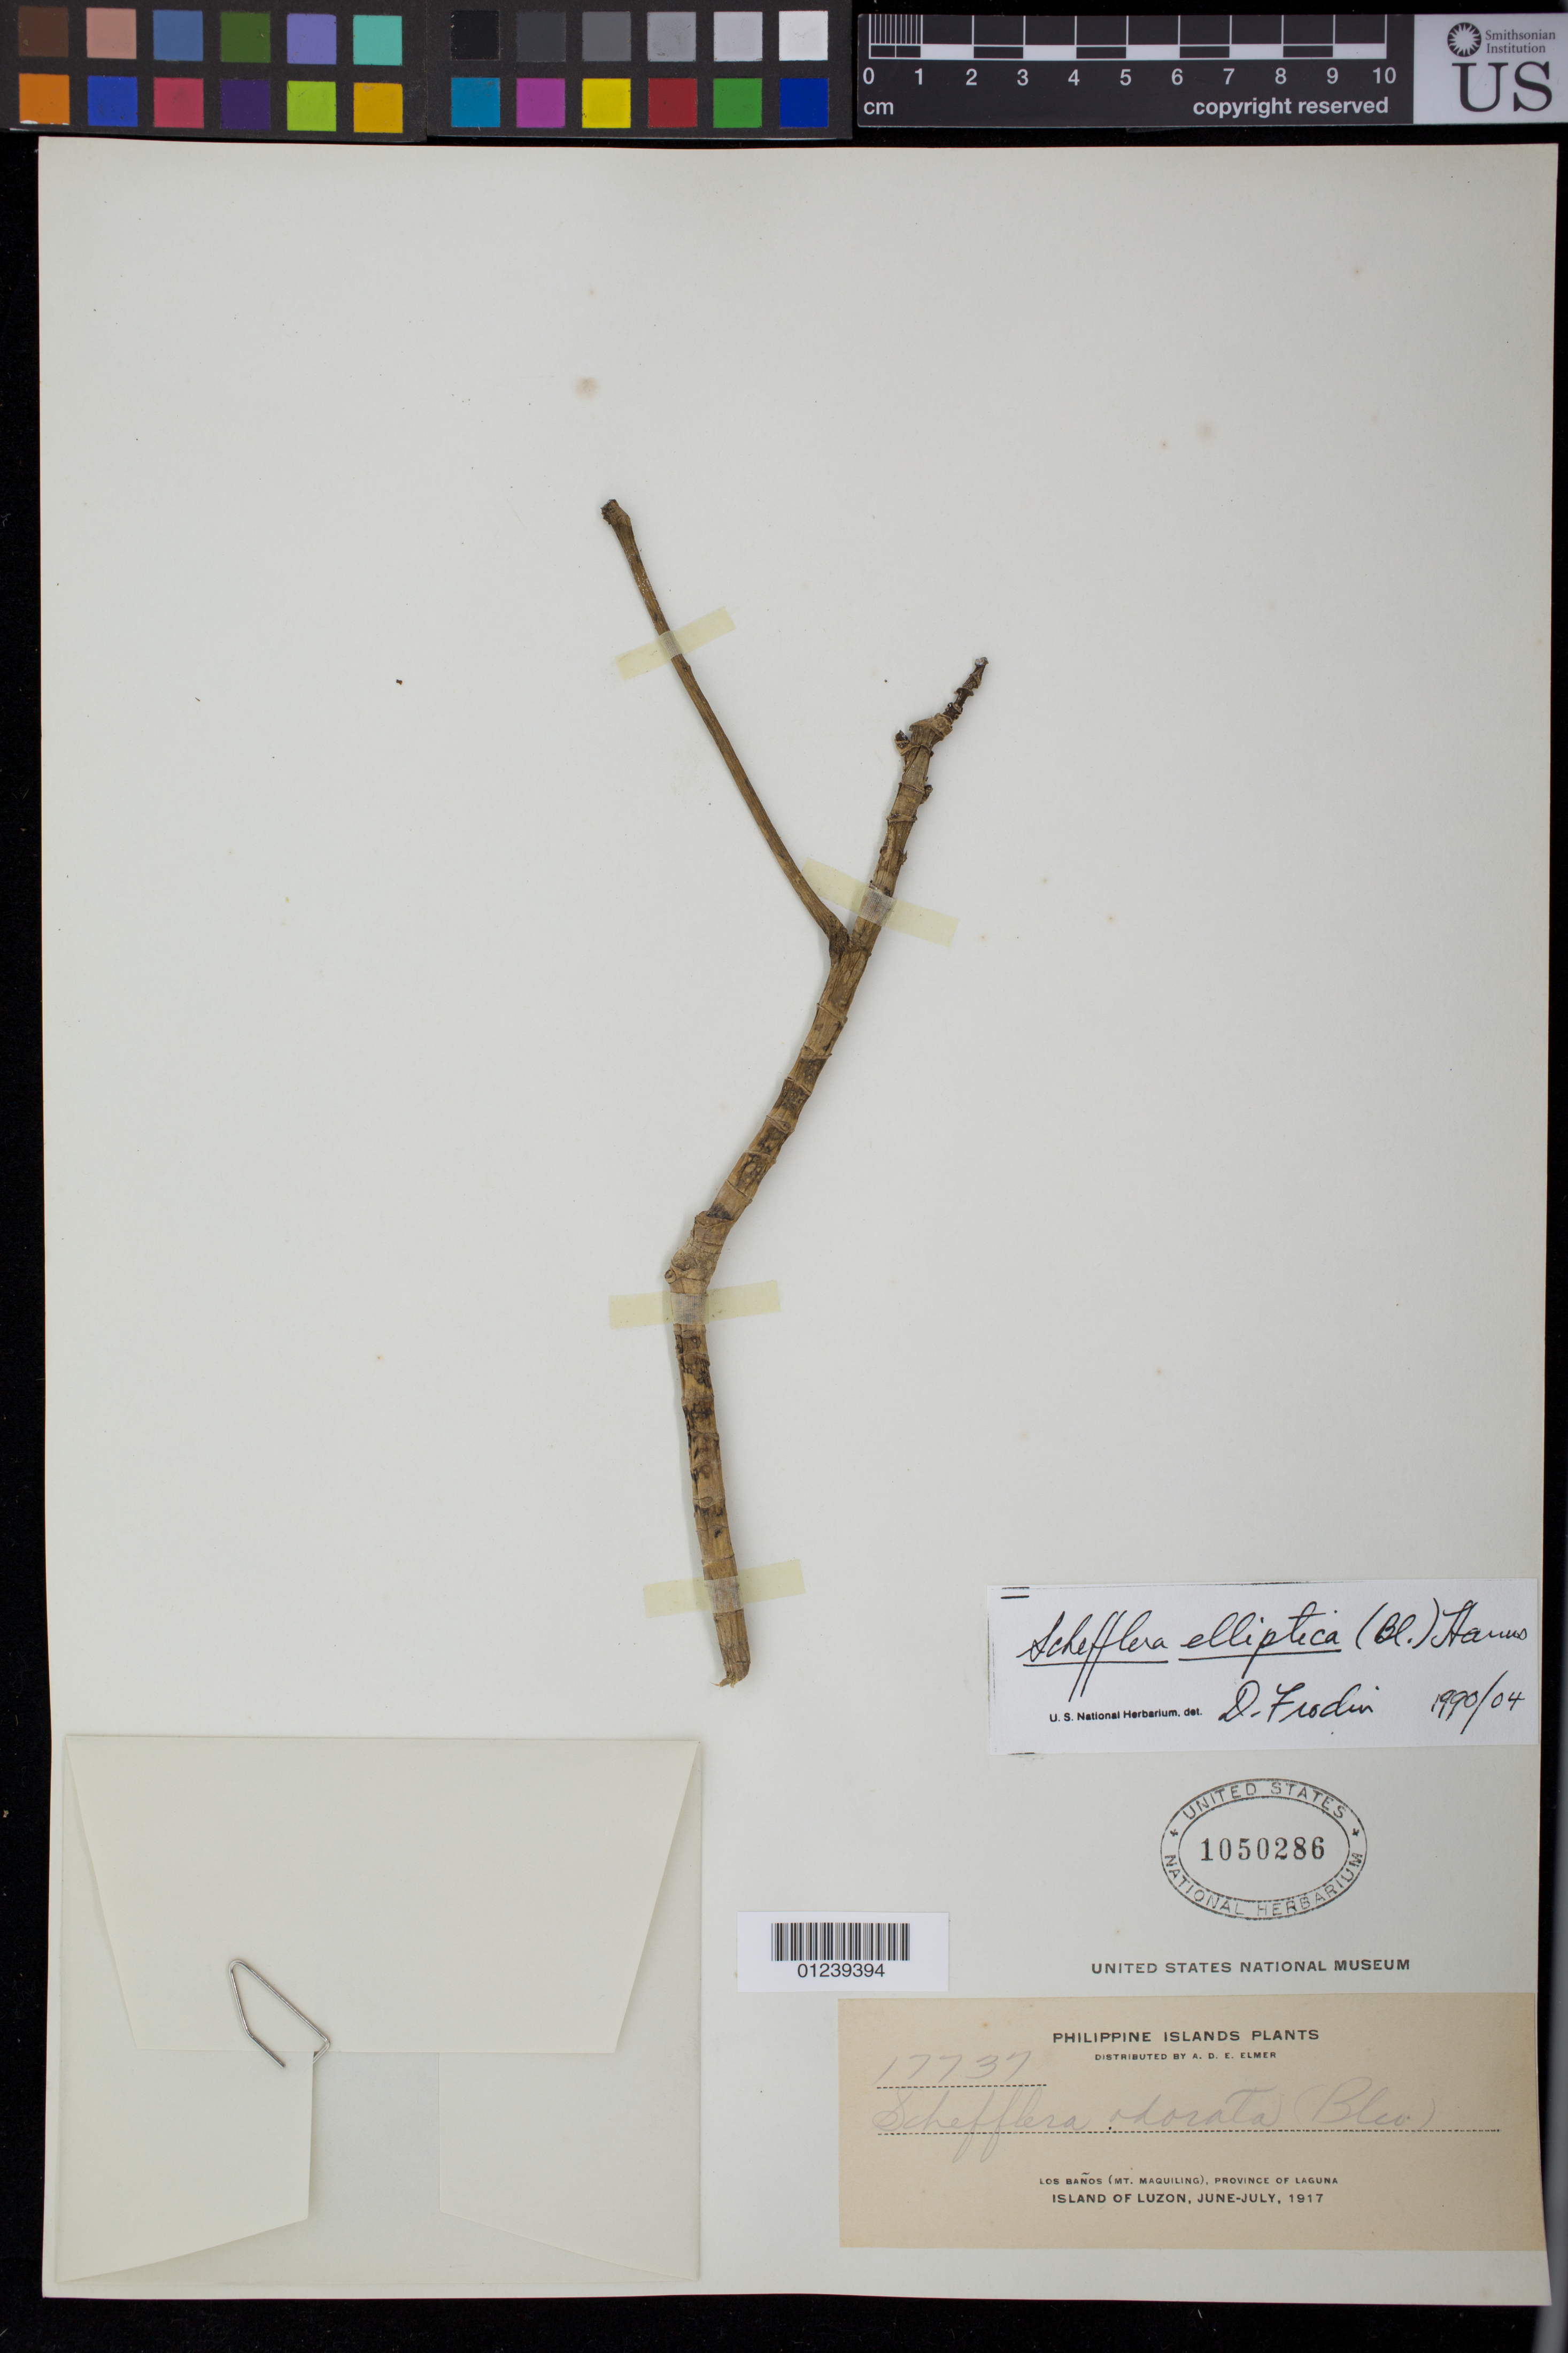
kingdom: Plantae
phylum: Tracheophyta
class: Magnoliopsida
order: Apiales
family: Araliaceae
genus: Schefflera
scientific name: Schefflera feriarum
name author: Frodin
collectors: A. D. E. Elmer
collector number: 17737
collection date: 1917-06/1917-07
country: Philippines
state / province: Calabarzon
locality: Los Banos (Mt. Maquiling), Province of Laguna, Island of Luzon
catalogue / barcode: US 1050286